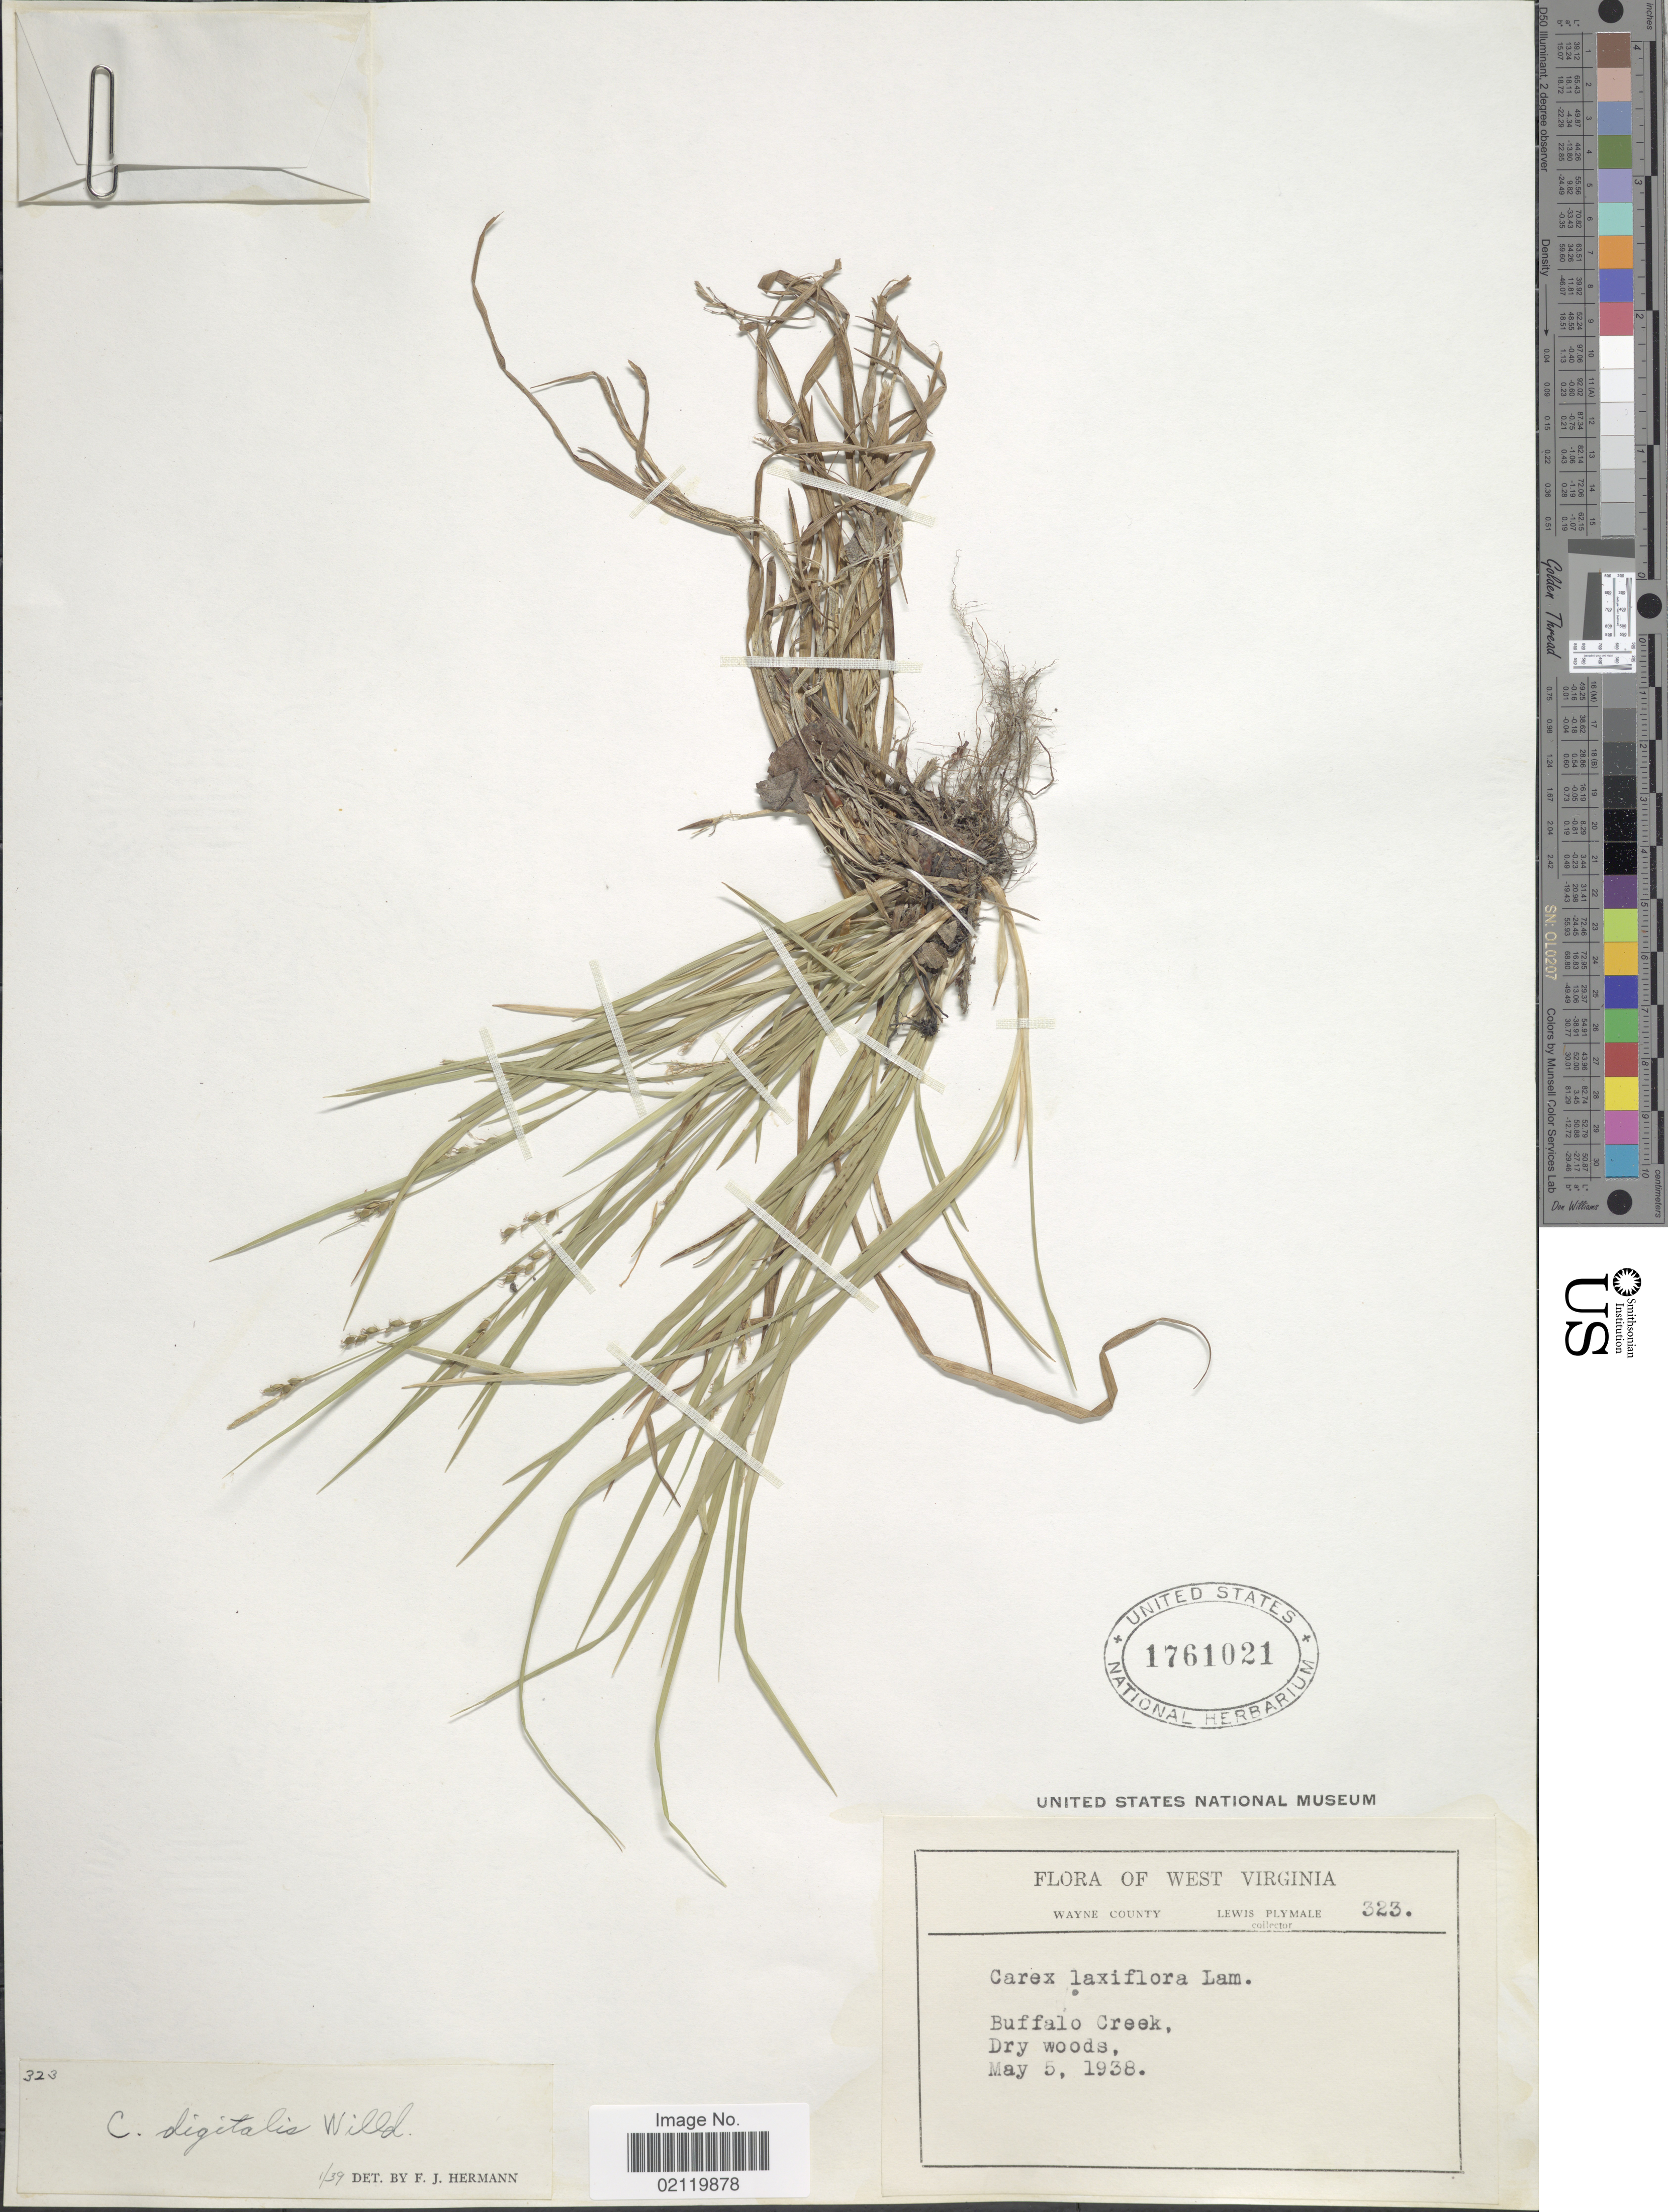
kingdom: Plantae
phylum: Tracheophyta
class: Liliopsida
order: Poales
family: Cyperaceae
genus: Carex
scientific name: Carex laxiflora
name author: Lam.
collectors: L. Plymale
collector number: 323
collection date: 1938-05-05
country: United States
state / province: West Virginia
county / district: Wayne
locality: Buffalo Creek, Dry woods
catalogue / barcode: US 1761021